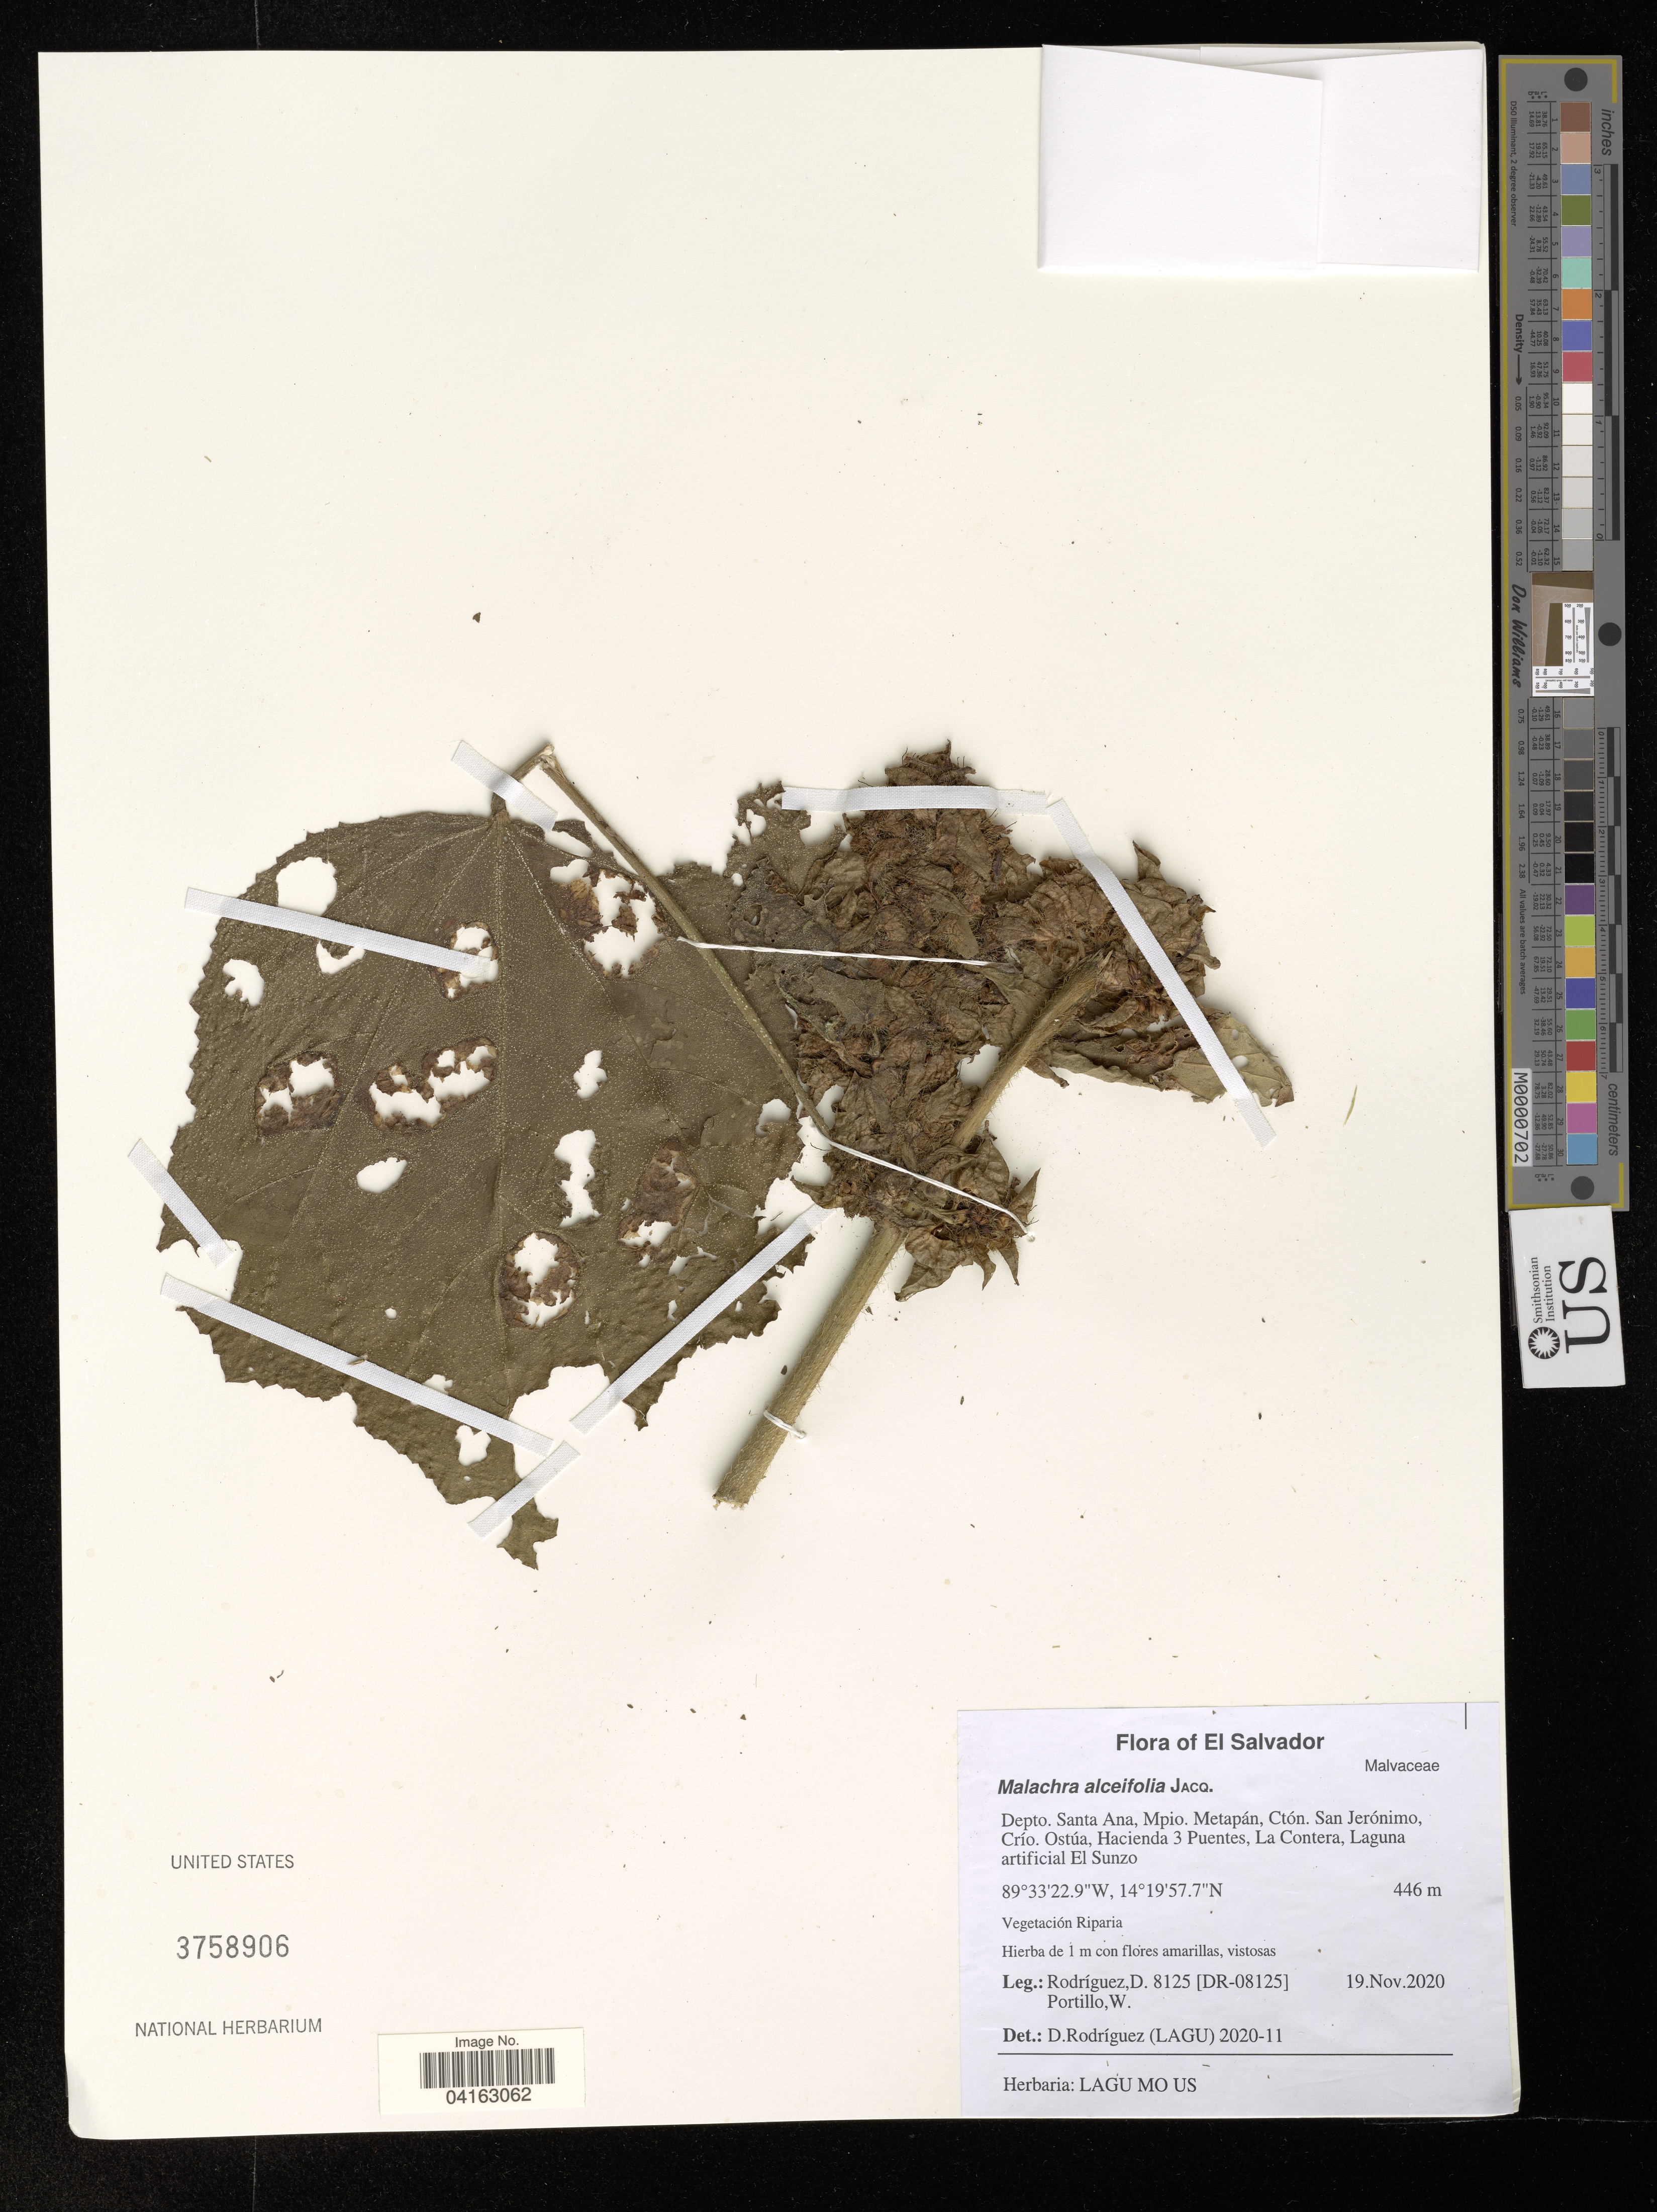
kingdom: Plantae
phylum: Tracheophyta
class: Magnoliopsida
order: Malvales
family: Malvaceae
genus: Malachra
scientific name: Malachra alceifolia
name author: Jacq.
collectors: D. Rodriguez & W. Portillo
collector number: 8125 / [DR-08125]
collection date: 2020-11-19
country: El Salvador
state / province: Santa Ana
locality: Depto. Santa Ana, Mpio. Metapán, Ctón. San Jerónimo, Crío. Ostúa, Hacienda 3 Puentas, La Contera, Laguna artificial El Sunzo.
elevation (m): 446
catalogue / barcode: US 3758906